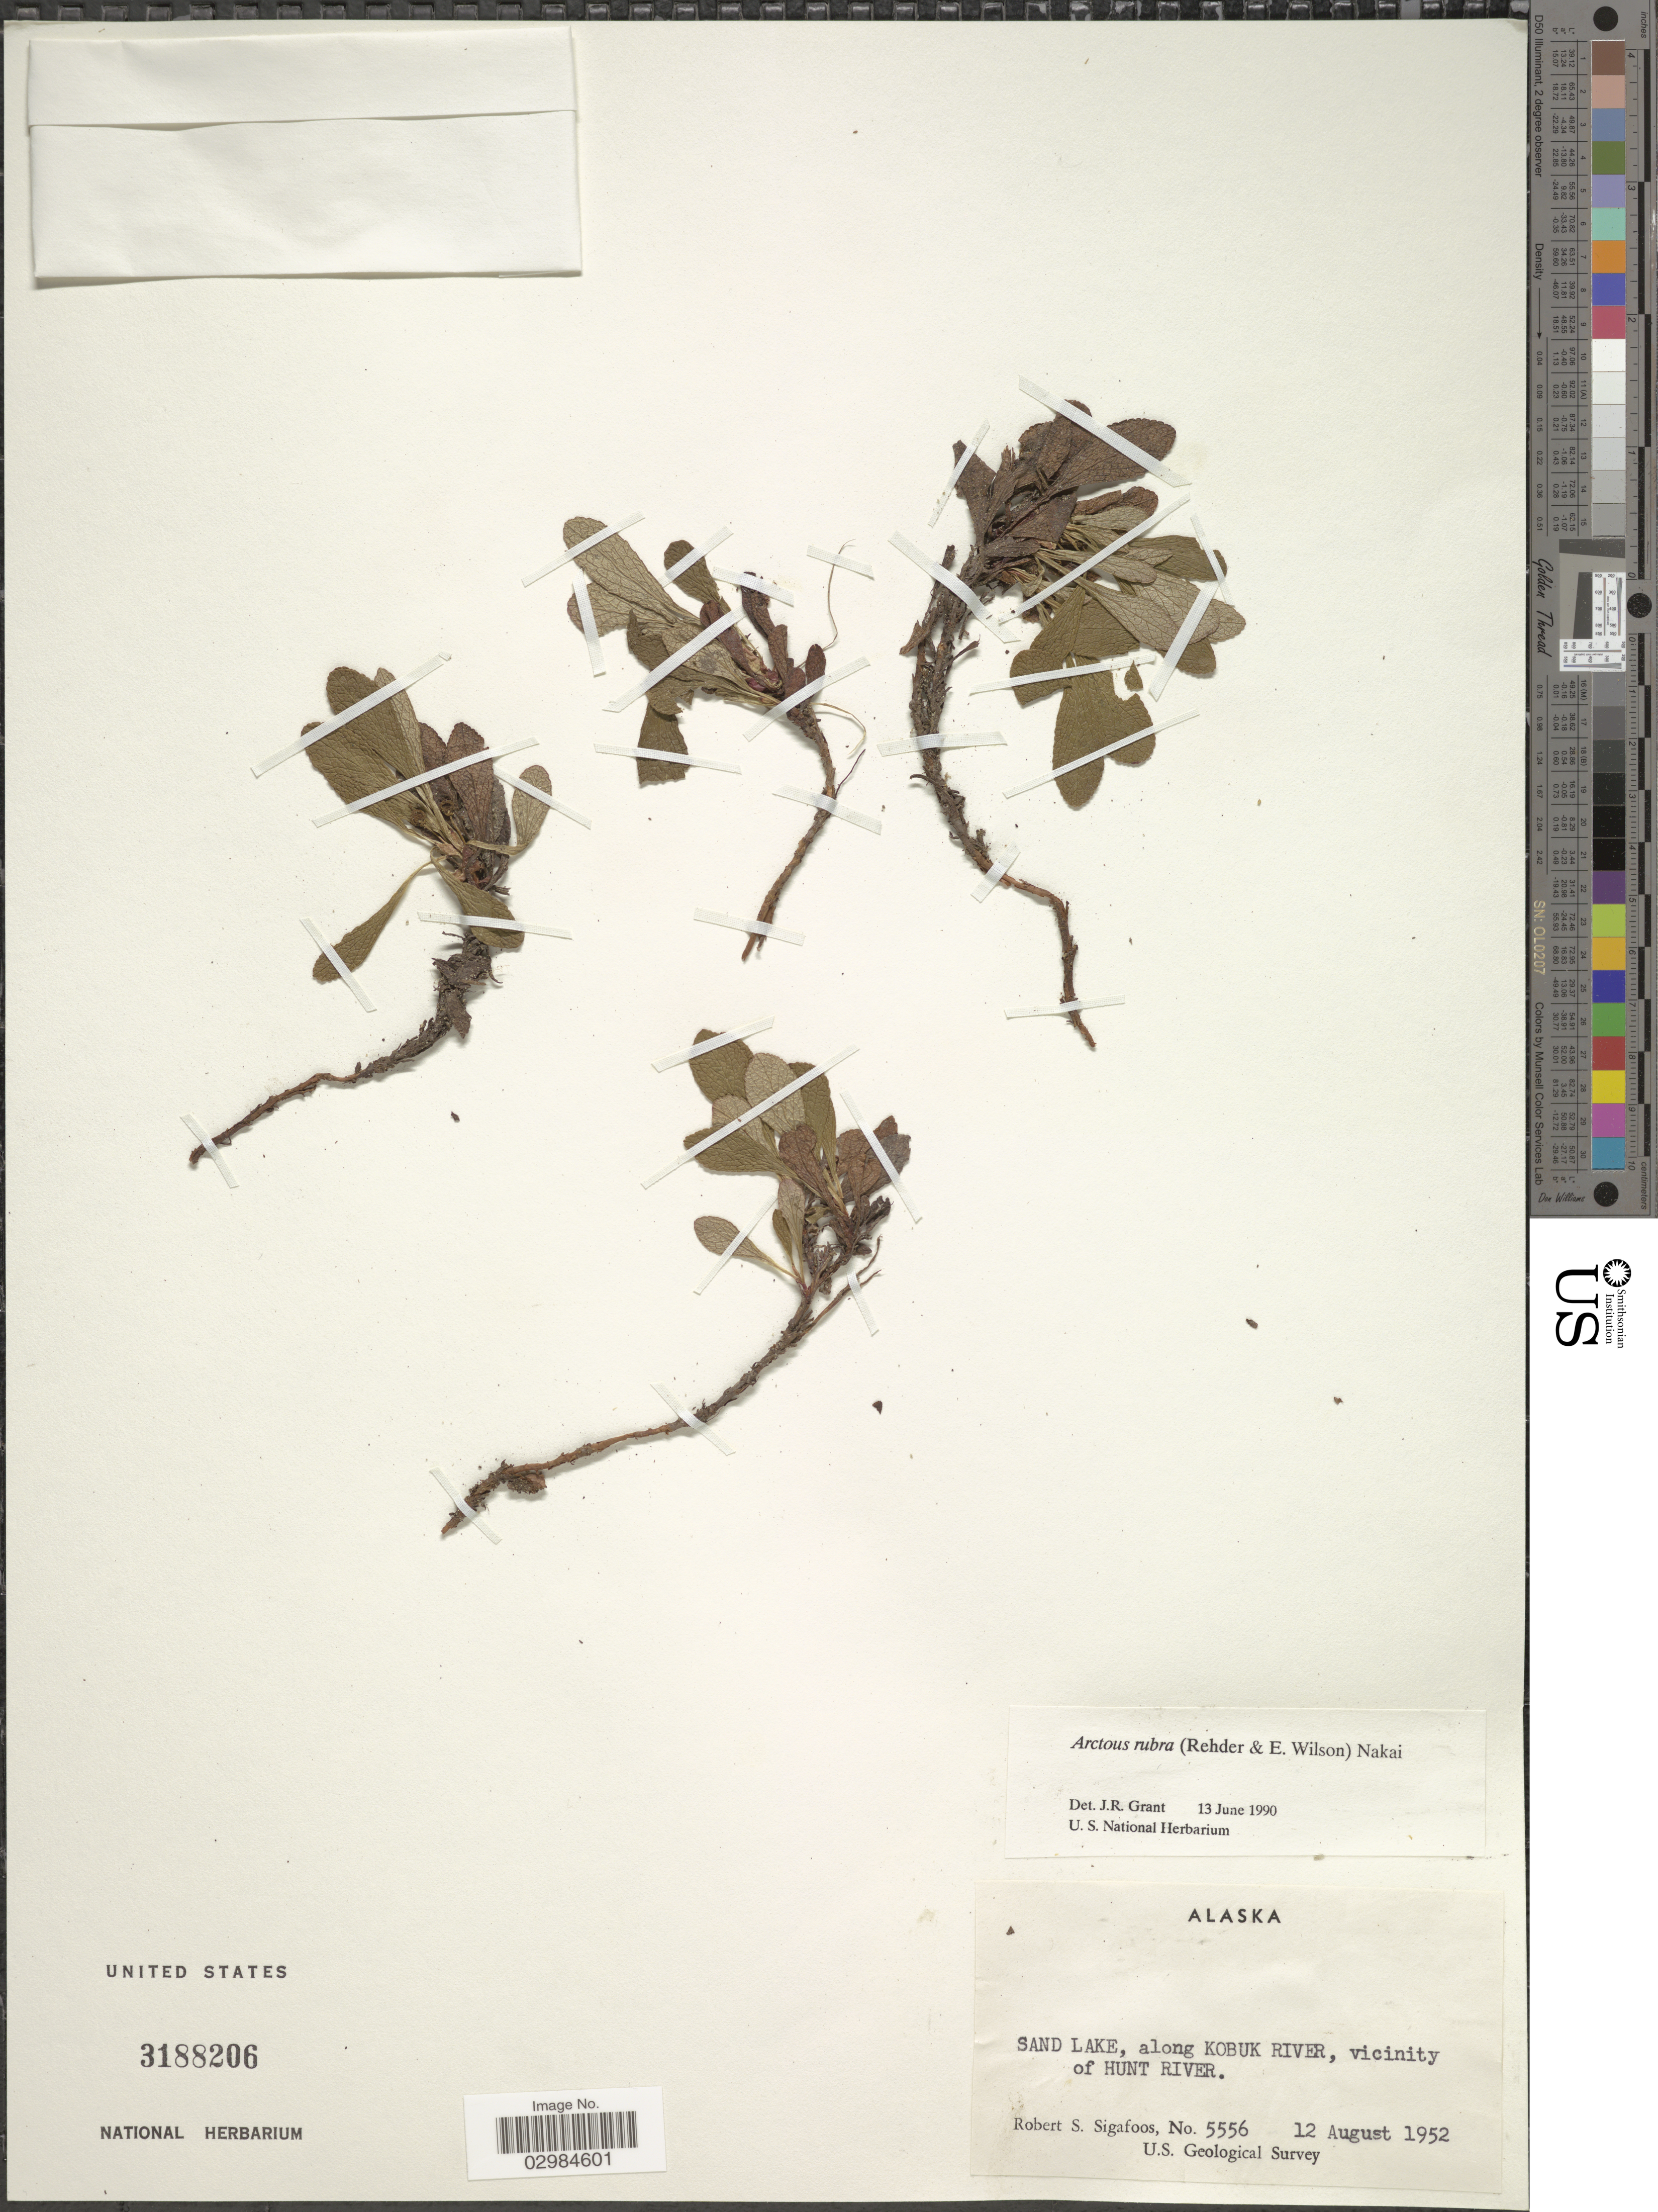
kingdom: Plantae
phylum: Tracheophyta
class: Magnoliopsida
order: Ericales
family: Ericaceae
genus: Arctostaphylos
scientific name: Arctostaphylos rubra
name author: (Rehder & E.H. Wilson) Fernald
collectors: R. Sigafoos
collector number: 5556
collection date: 1952-08-12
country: United States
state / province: Alaska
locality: Sand Lake, along Kobuk River, vicinity of Hunt River.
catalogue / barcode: US 3188206